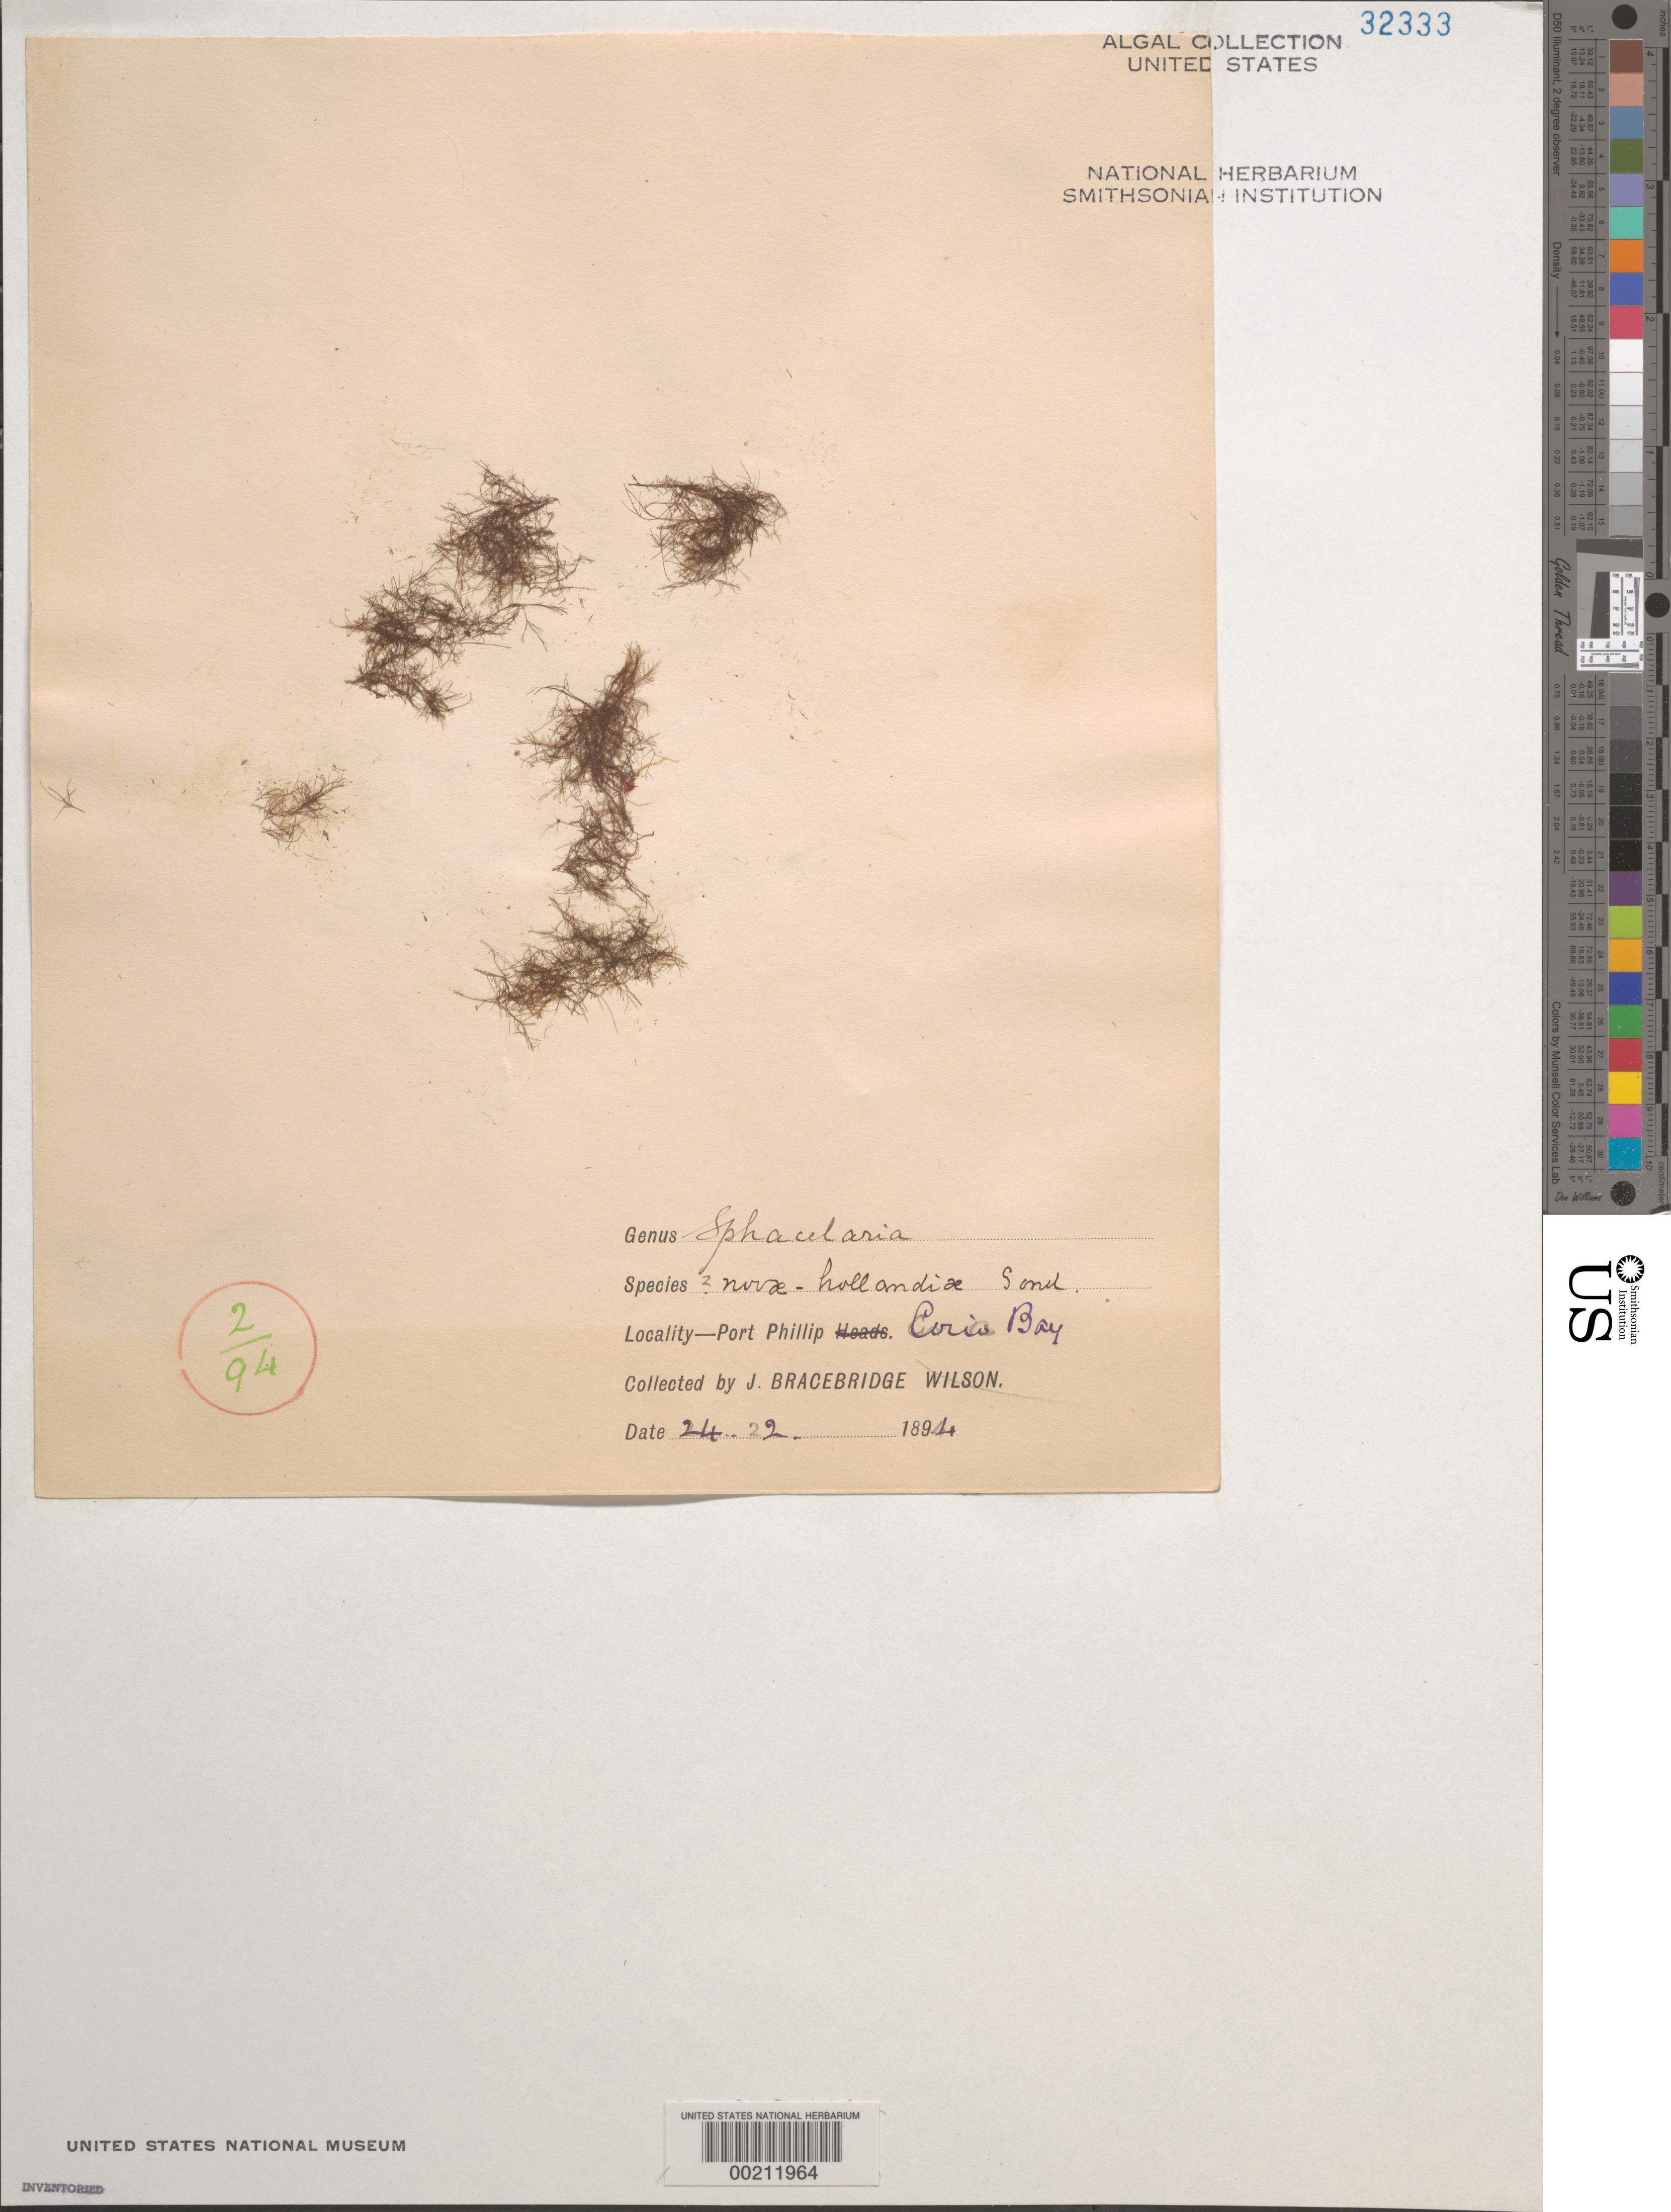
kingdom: Chromista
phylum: Ochrophyta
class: Phaeophyceae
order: Sphacelariales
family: Sphacelariaceae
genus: Sphacelaria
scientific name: Sphacelaria novaehollandiae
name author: G. Sond.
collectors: J. B. Wilson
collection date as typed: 24 Feb 1894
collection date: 1894-02-24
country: Australia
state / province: Victoria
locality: Corio bay, port phillip bay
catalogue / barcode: US 32333